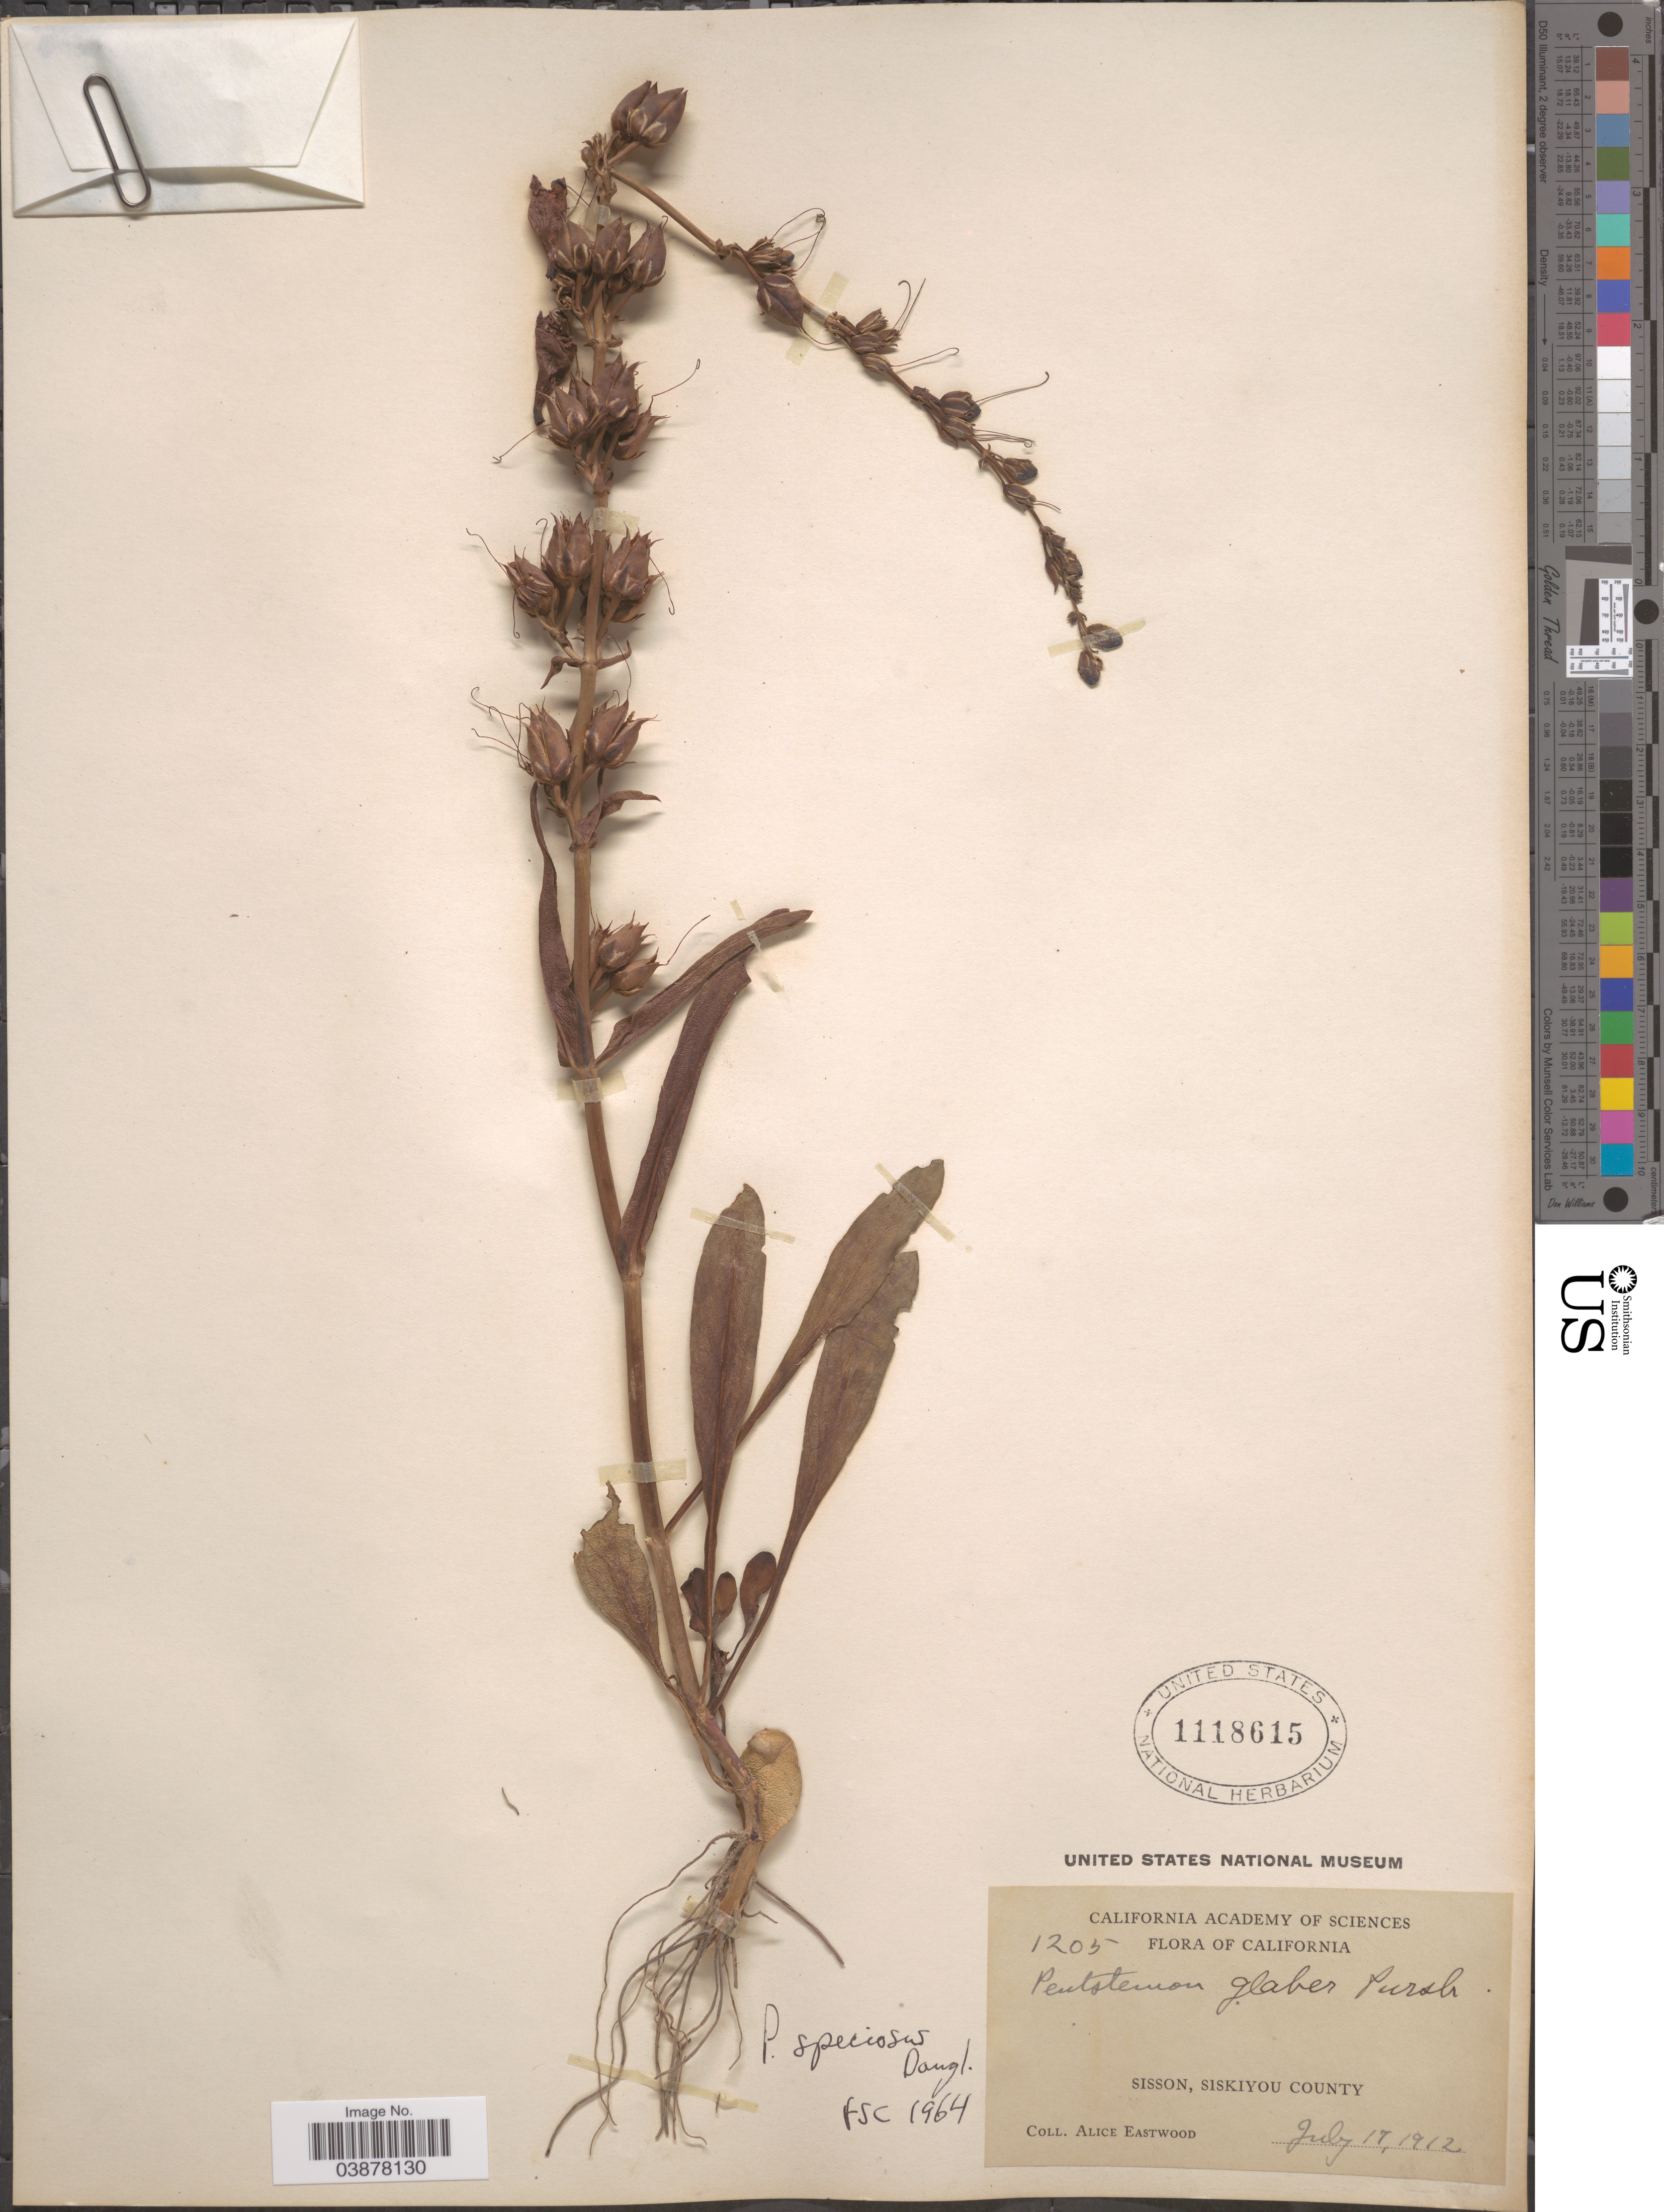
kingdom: Plantae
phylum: Tracheophyta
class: Magnoliopsida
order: Lamiales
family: Plantaginaceae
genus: Penstemon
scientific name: Penstemon speciosus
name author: Douglas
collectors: A. Eastwood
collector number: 1205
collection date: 1912-07-17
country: United States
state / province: California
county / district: Siskiyou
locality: Sisson, Siskiyou County.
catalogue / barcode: US 1118615